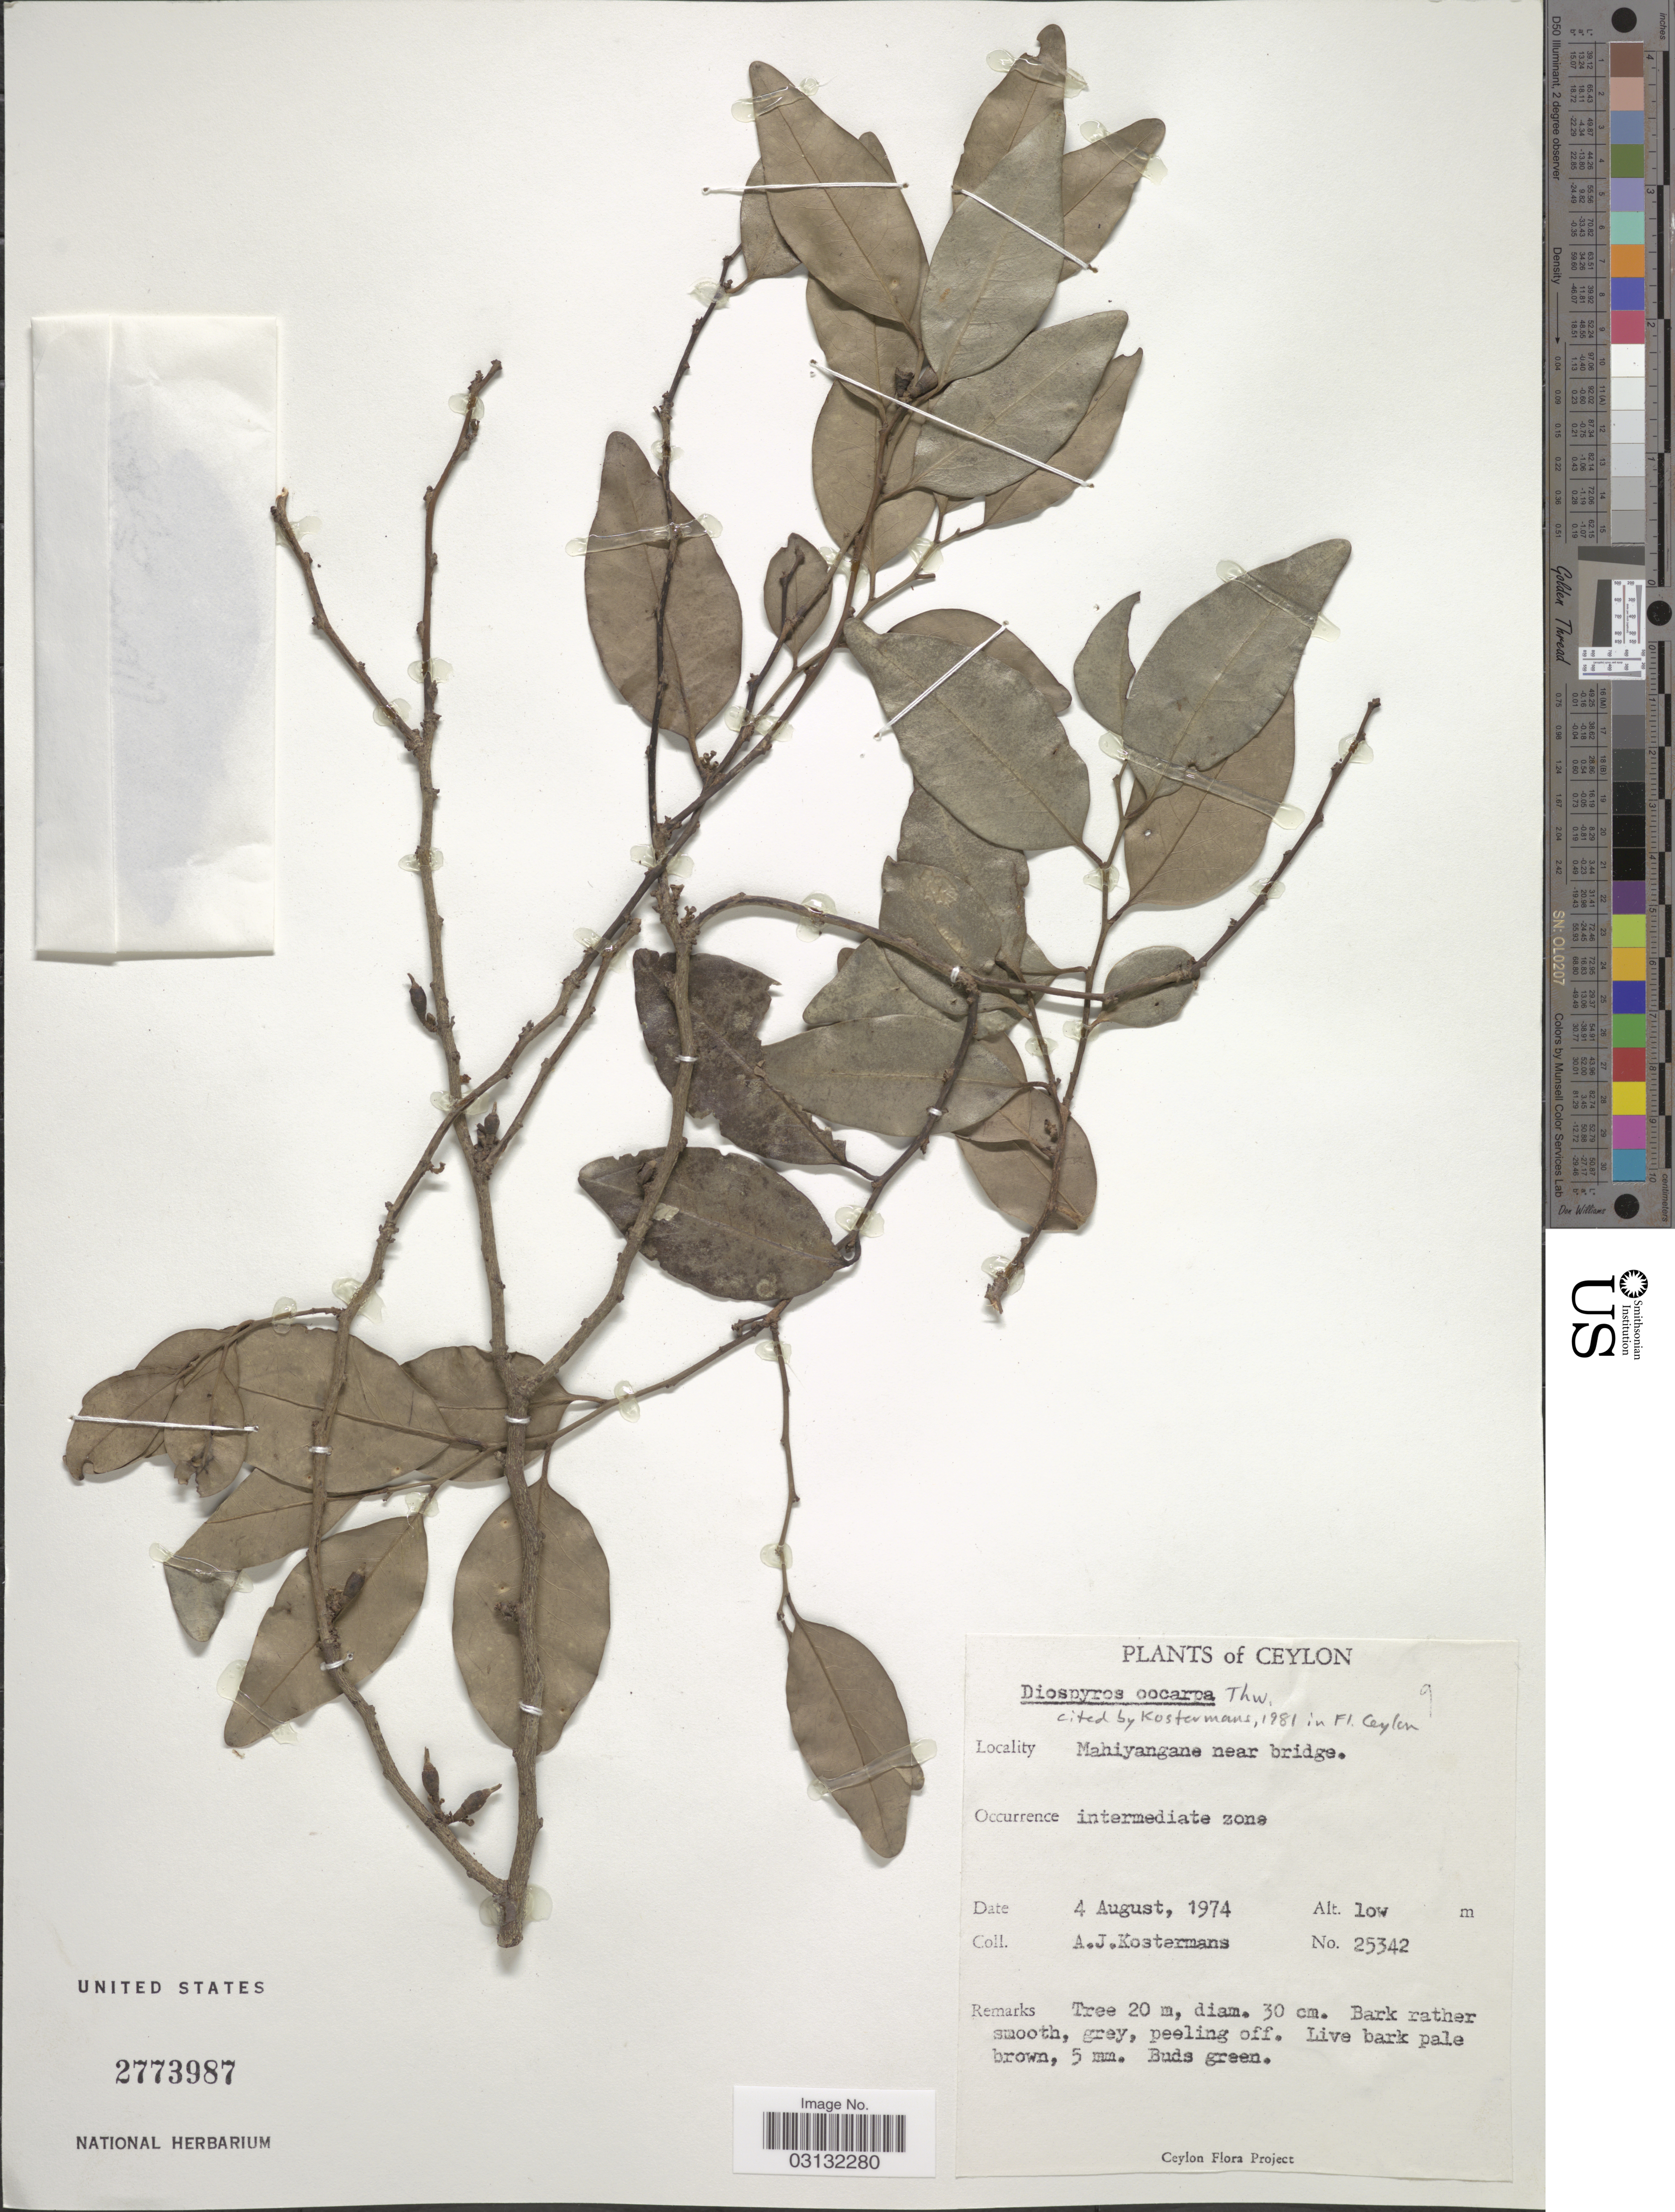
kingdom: Plantae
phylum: Tracheophyta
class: Magnoliopsida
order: Ericales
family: Ebenaceae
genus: Diospyros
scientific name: Diospyros oocarpa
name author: Thwaites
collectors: A. J. G. Kostermans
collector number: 25342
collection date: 1974-08-04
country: Sri Lanka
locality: Ceylon. Mahiyangane near bridge. Intermediate zone.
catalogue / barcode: US 2773987